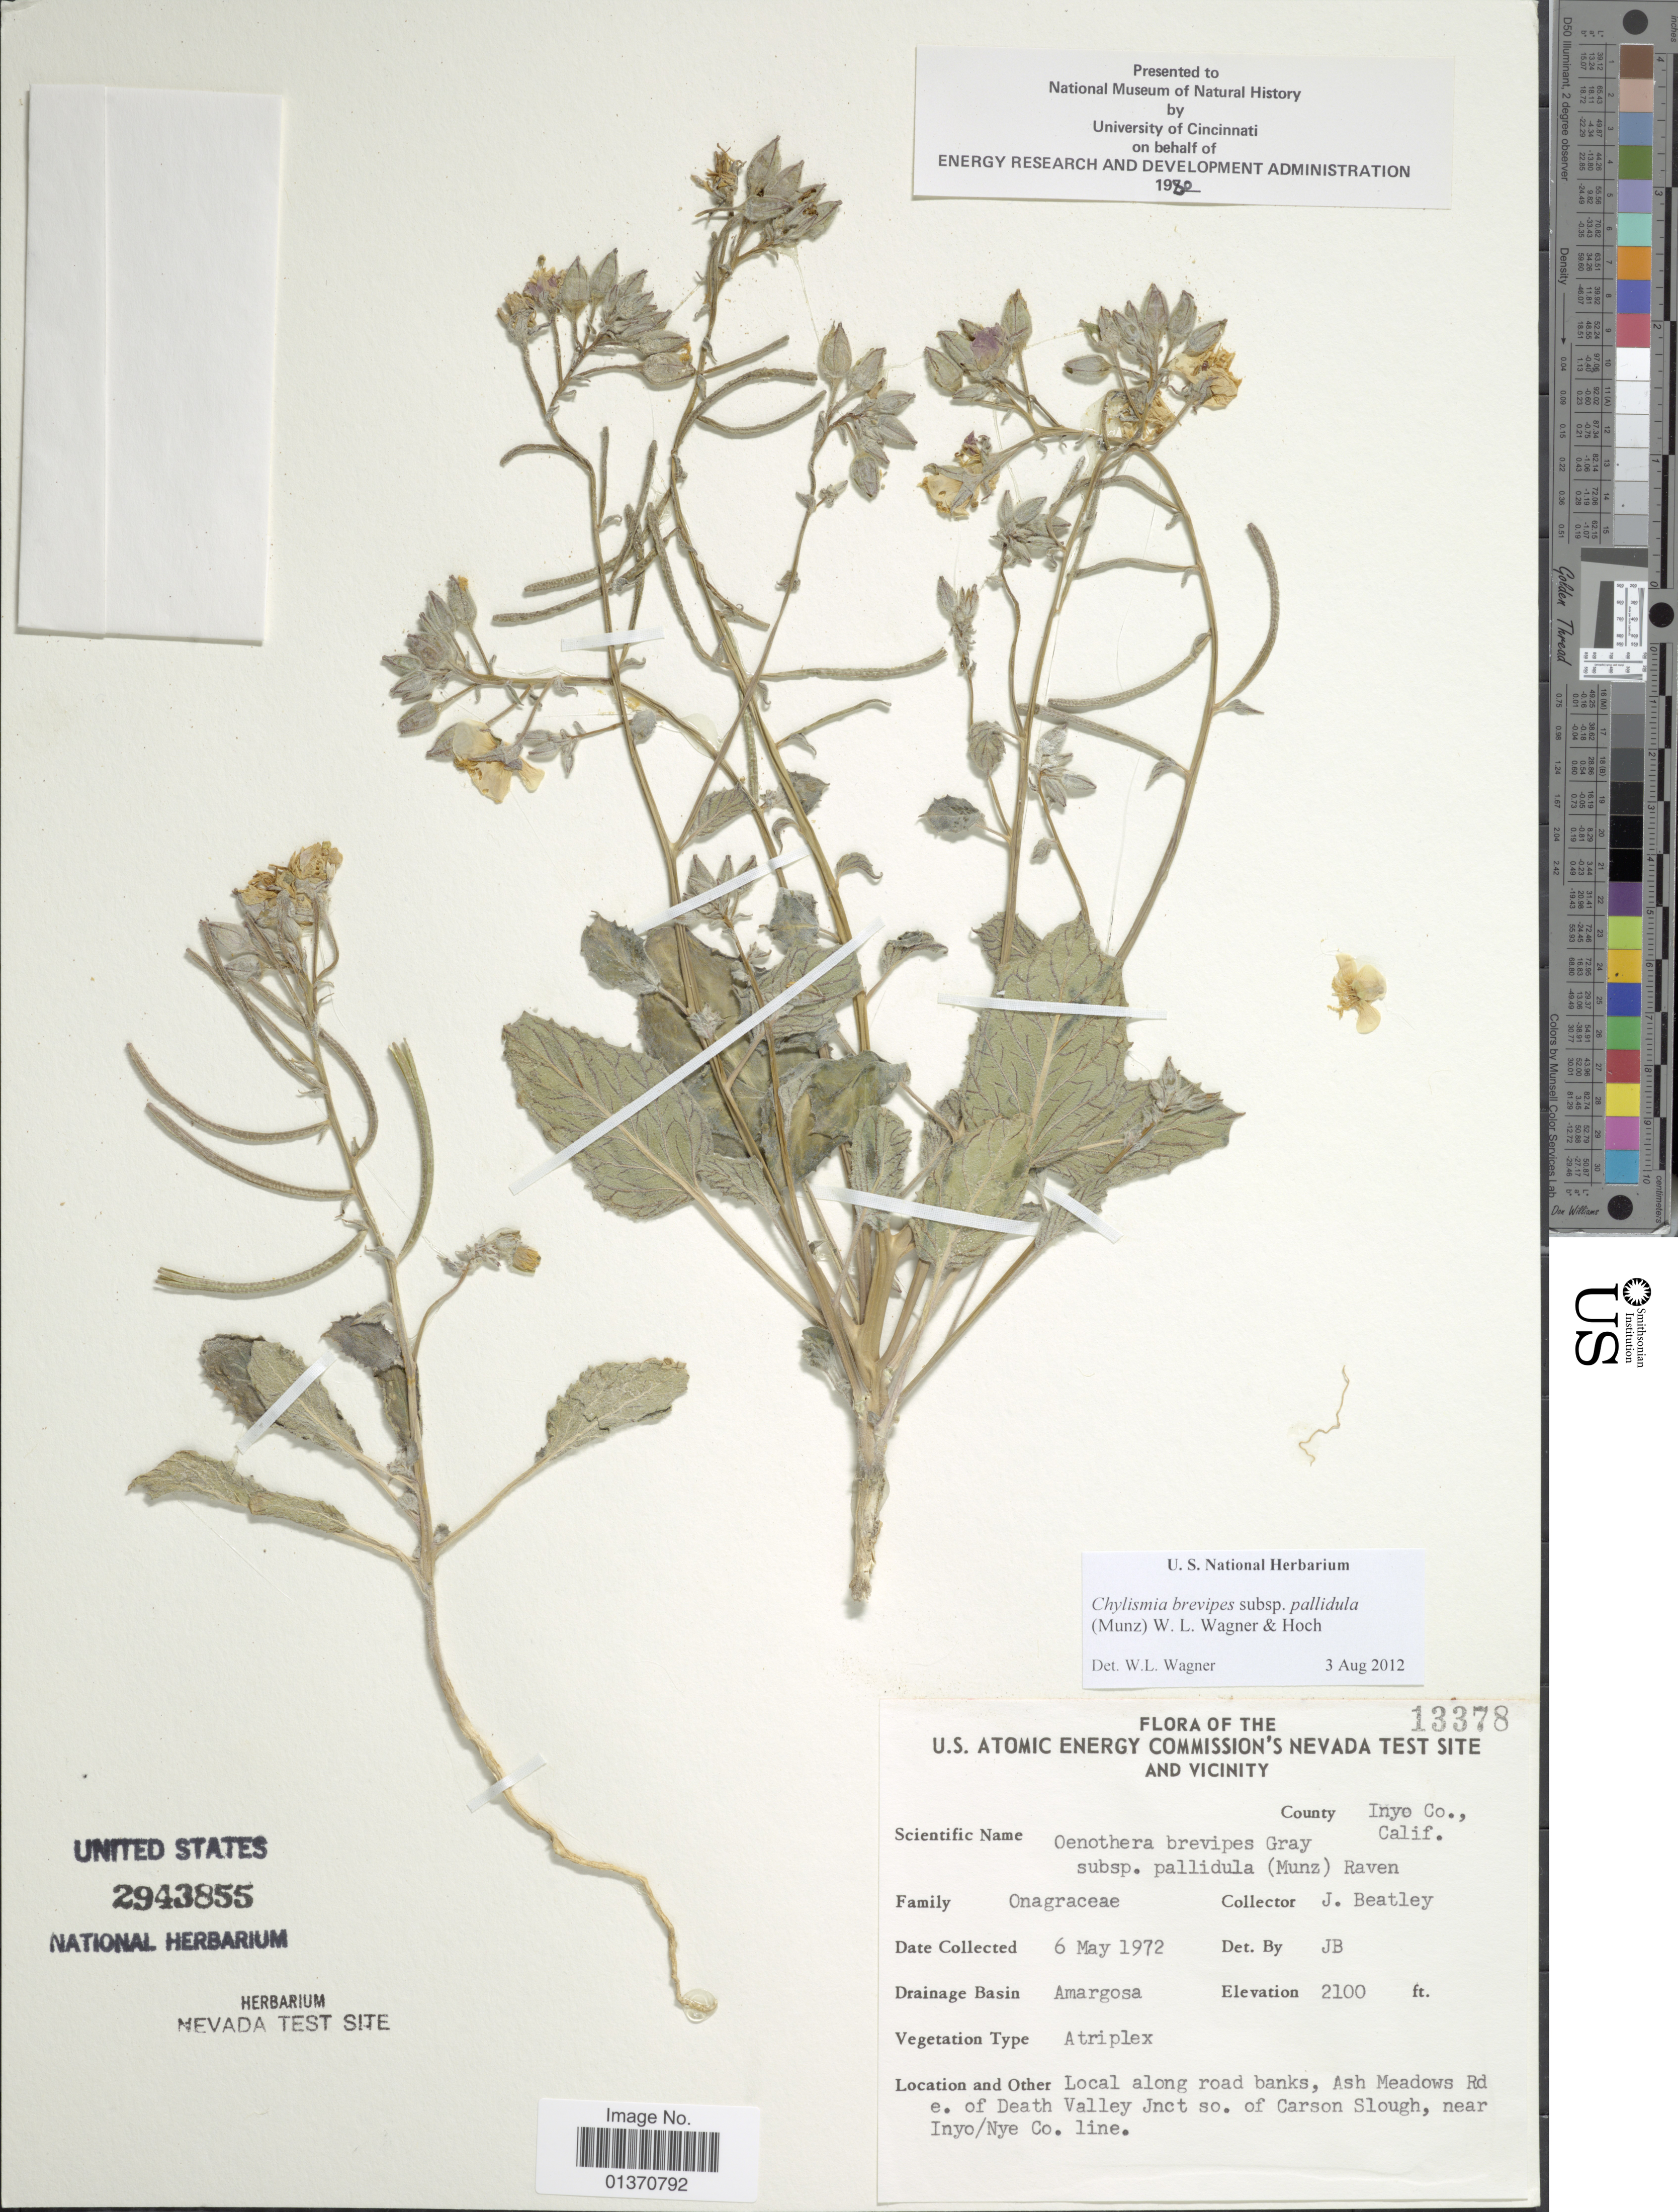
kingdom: Plantae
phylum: Tracheophyta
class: Magnoliopsida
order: Myrtales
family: Onagraceae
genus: Chylismia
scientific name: Chylismia brevipes subsp. pallidula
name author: (Munz) W.L. Wagner & Hoch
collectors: J. C. Beatley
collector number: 13378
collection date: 1972-05-06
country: United States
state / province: Nevada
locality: U. S. Atomic Energy Commission's Nevada Test Site and Vicinity, Amargosa, local along road banks, Ash Meadows Rd e. of Death Valley Jnct so. of Carson Slough, near Inyo/Nye Co. line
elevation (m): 640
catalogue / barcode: US 2943855